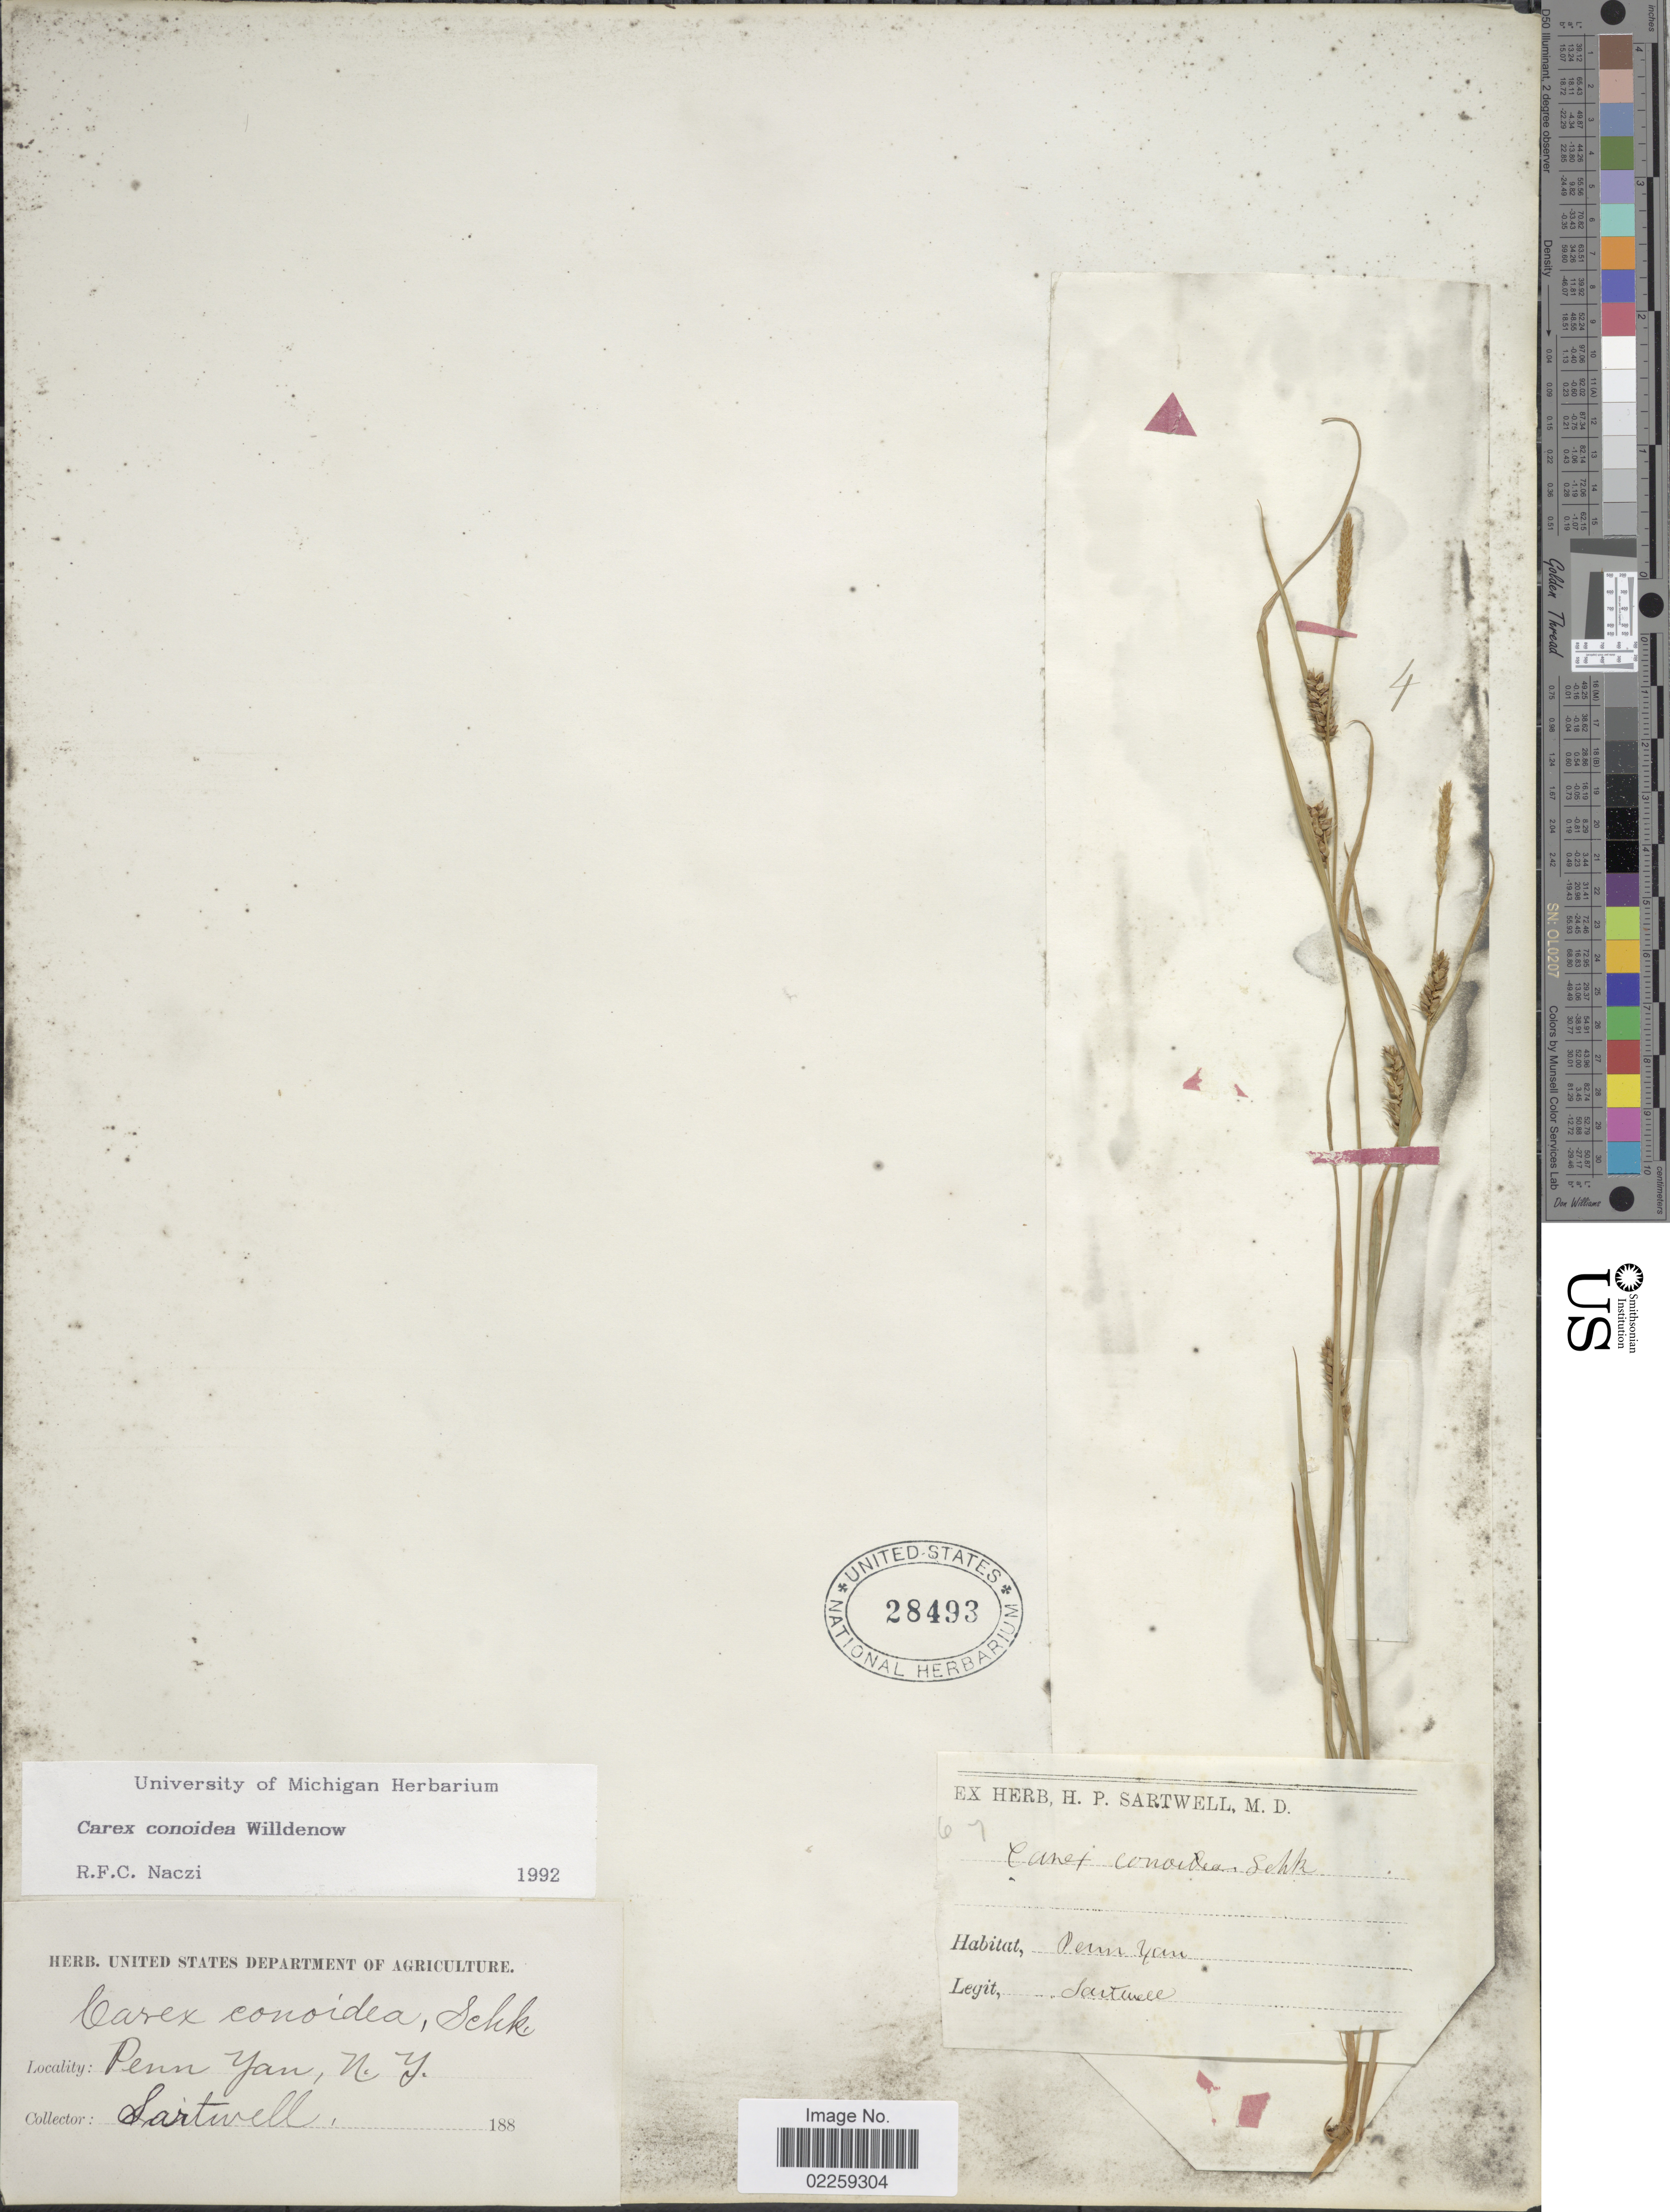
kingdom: Plantae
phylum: Tracheophyta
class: Liliopsida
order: Poales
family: Cyperaceae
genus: Carex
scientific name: Carex conoidea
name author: Willd.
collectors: H. P. Sartwell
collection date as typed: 188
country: United States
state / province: New York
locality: Penn Yan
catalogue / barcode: US 28493